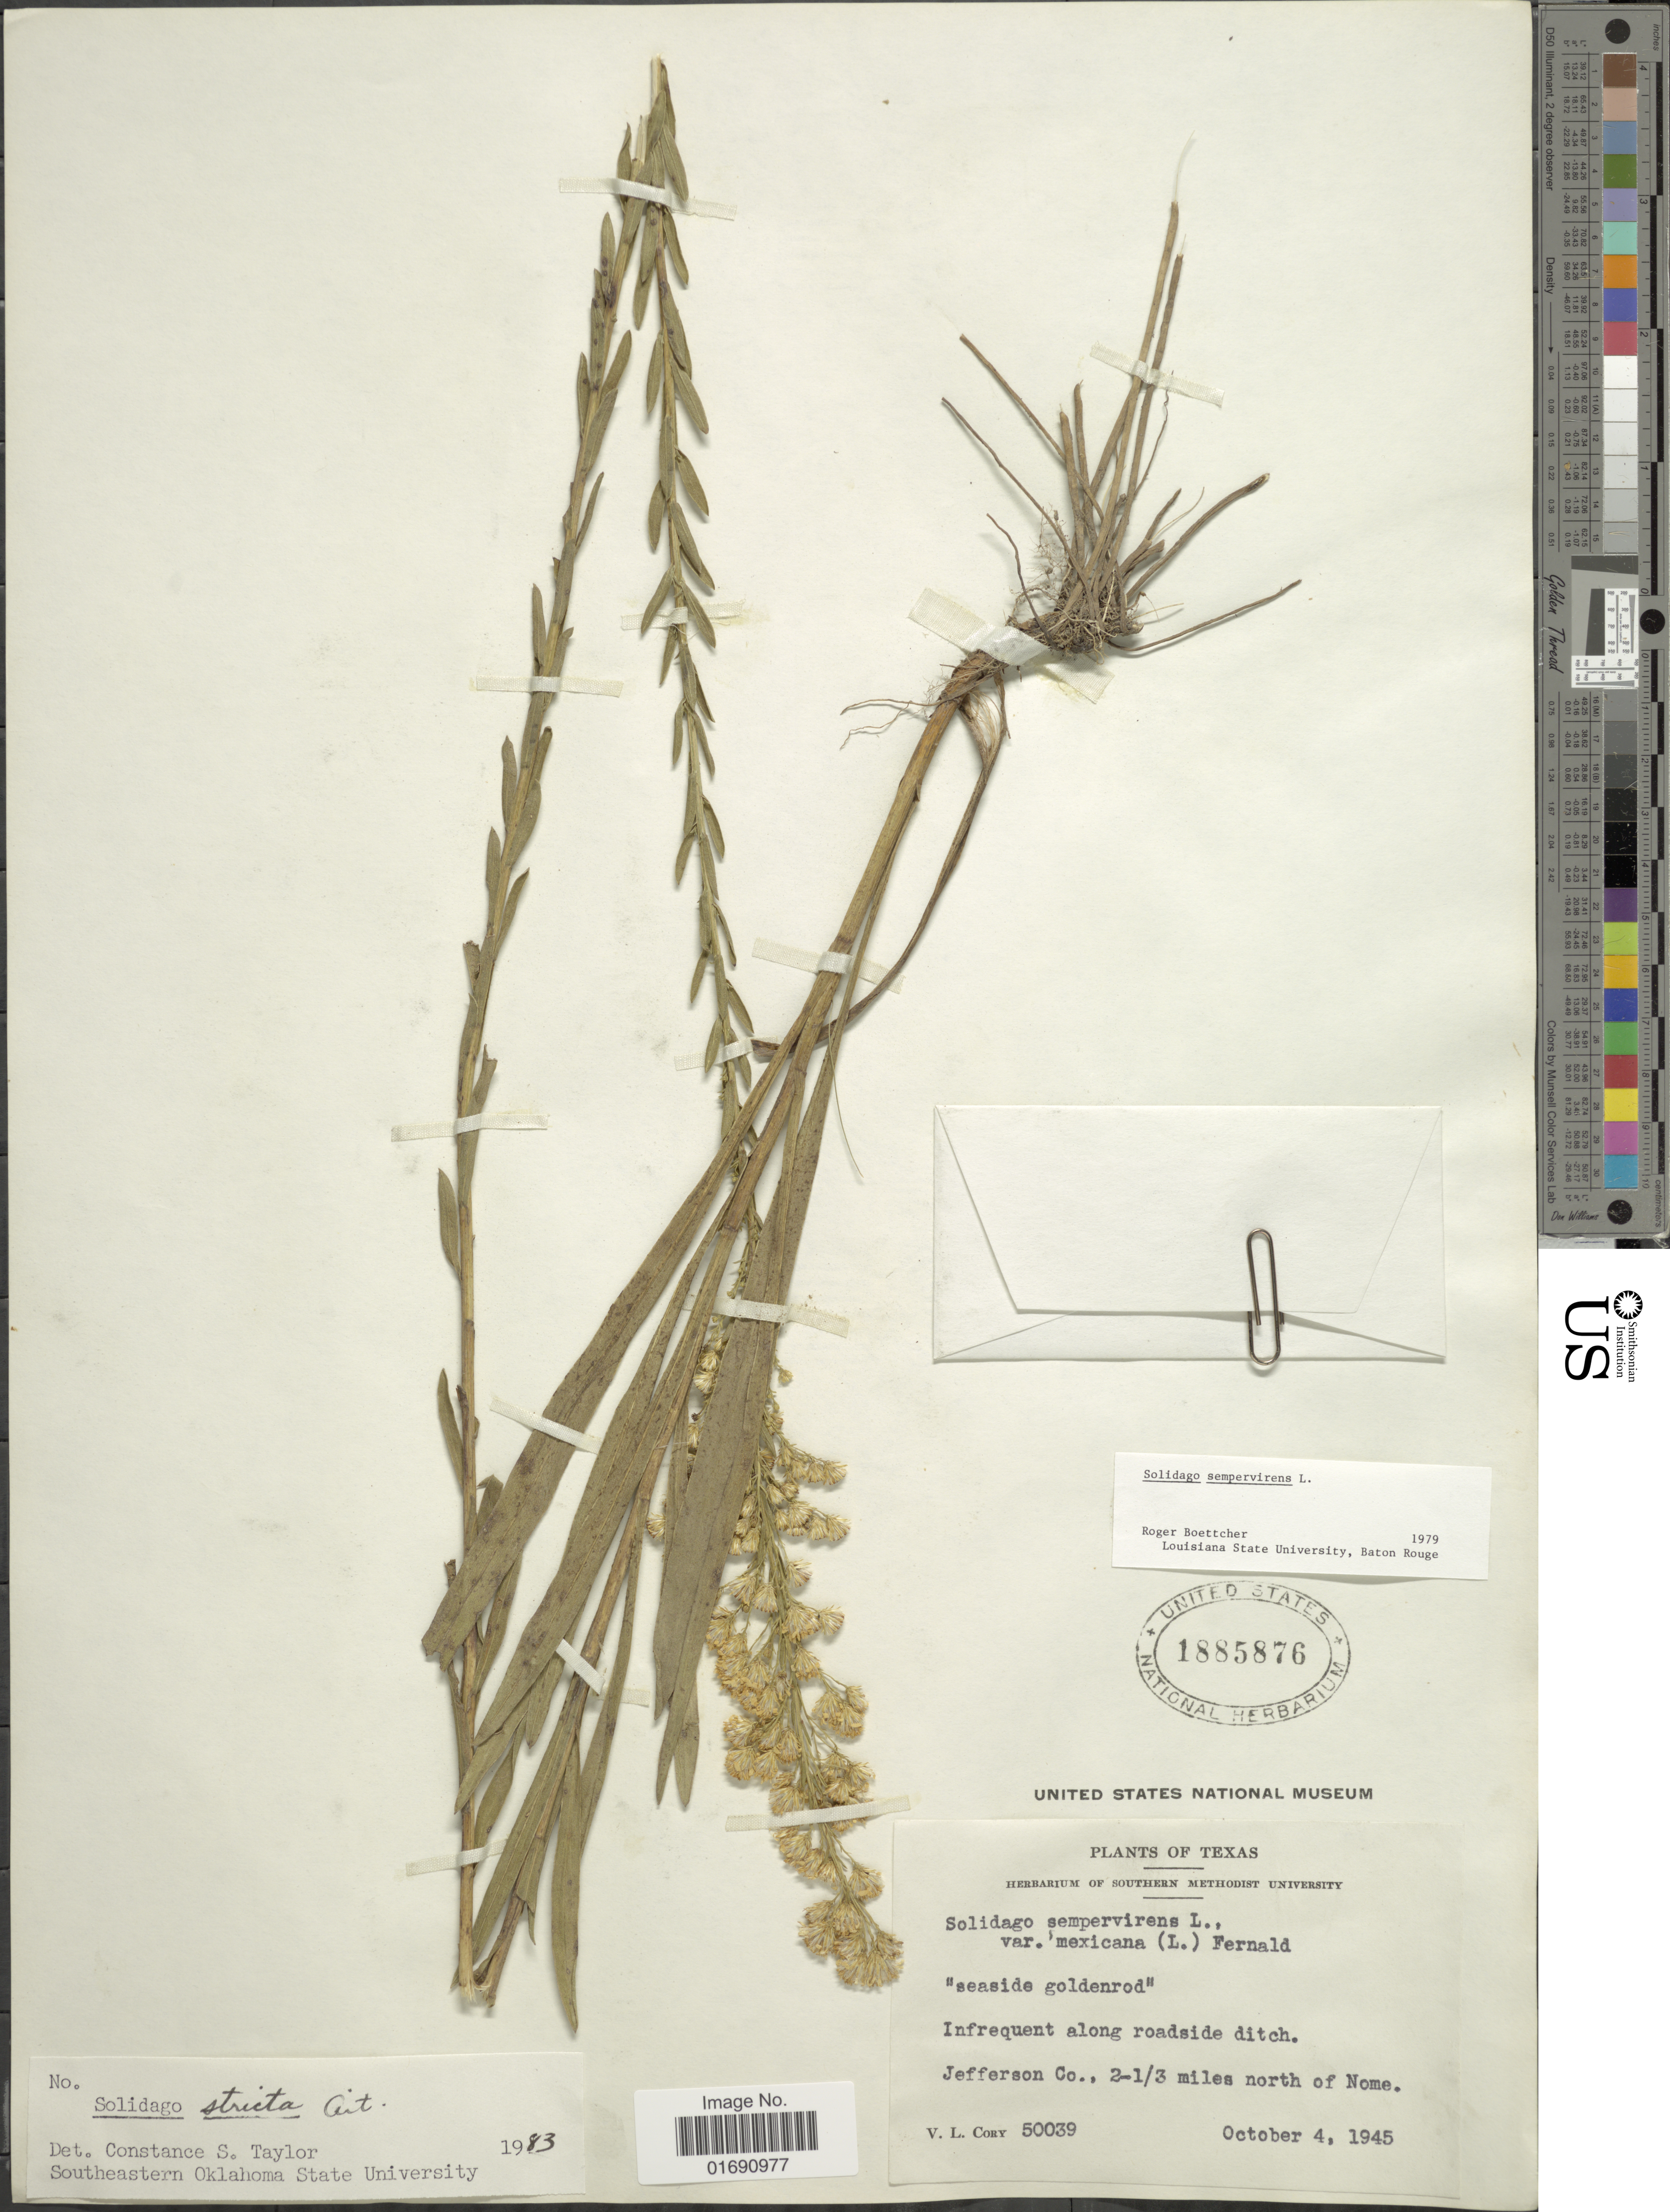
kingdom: Plantae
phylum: Tracheophyta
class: Magnoliopsida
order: Asterales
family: Asteraceae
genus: Solidago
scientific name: Solidago stricta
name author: Aiton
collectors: V. Cory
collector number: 50039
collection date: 1945-10-04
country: United States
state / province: Texas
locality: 'seaside goldenrod' Infrequent along roadside ditch. Jefferson Co., 2-1/3 miles north of Nome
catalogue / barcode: US 1885876